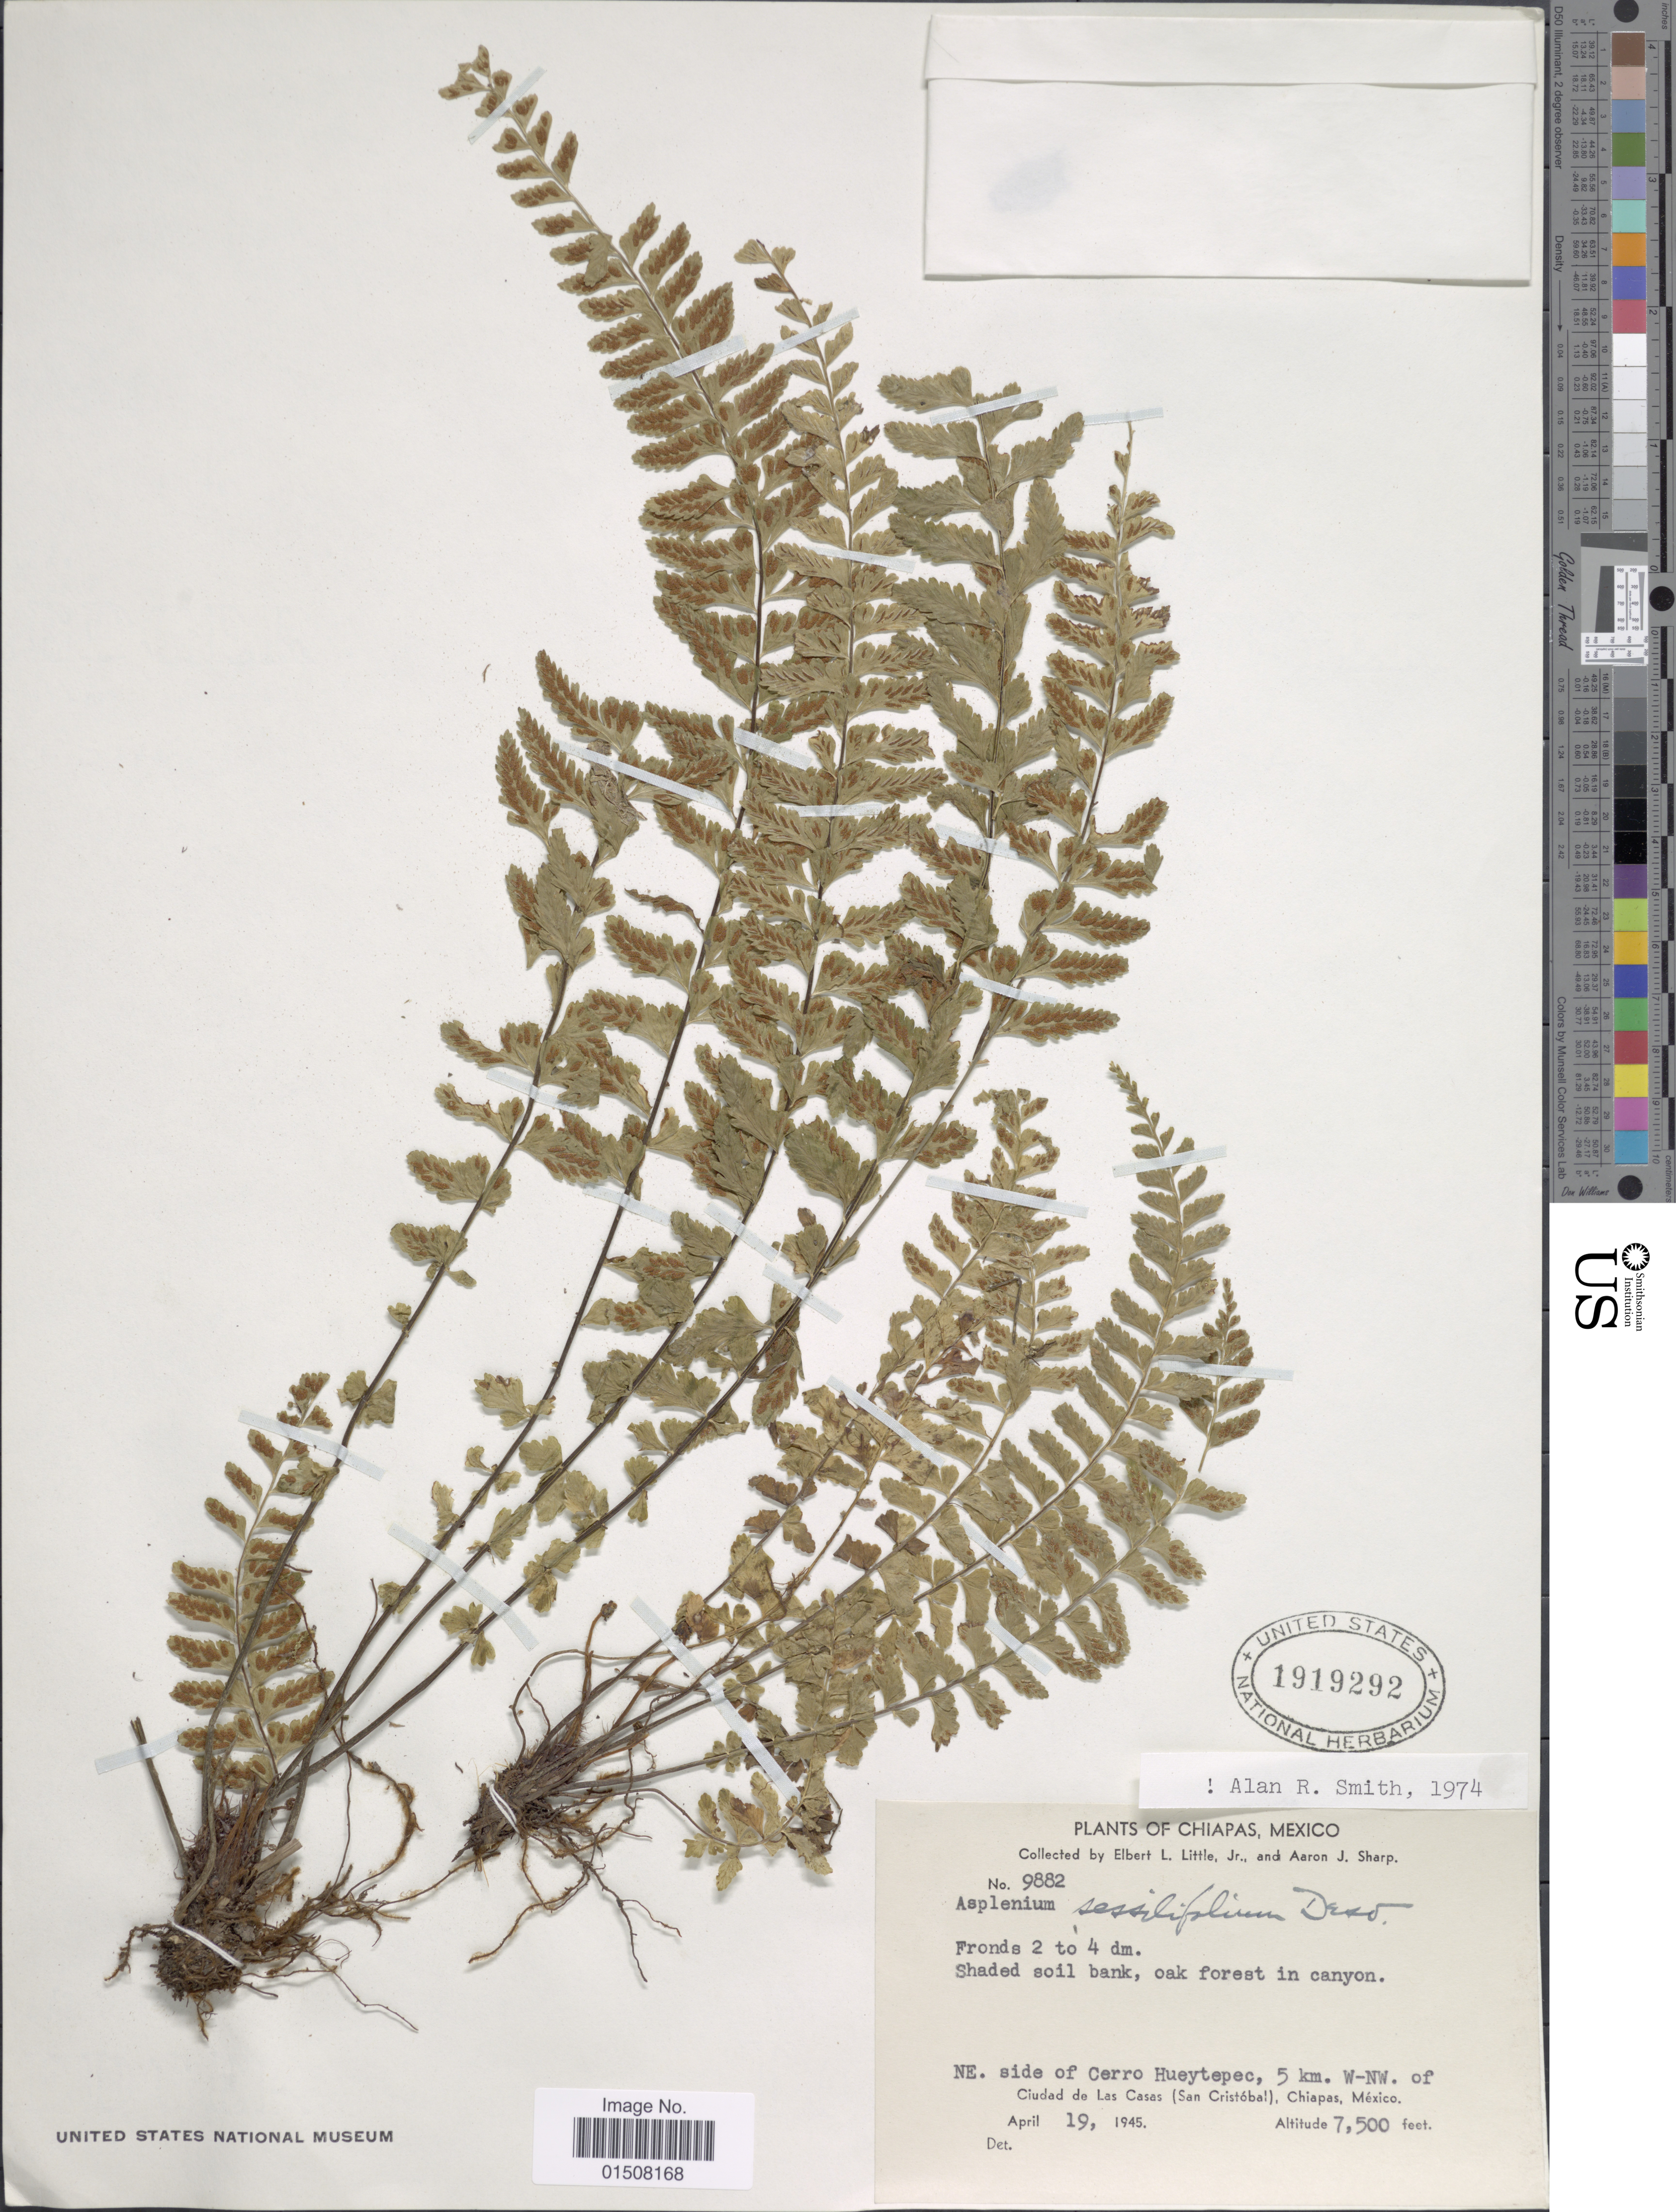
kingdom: Plantae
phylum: Tracheophyta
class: Polypodiopsida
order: Polypodiales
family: Aspleniaceae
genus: Asplenium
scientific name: Asplenium sessilifolium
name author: Desv.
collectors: E. L. Little & Mrs A. J. Sharp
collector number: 9882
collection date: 1945-04-19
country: Mexico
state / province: Chiapas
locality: NE. side of Cerro Hueytepec, 5 km. W-NW. of Ciudad de Las Casas (San Cristobal)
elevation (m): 2286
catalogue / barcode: US 1919292